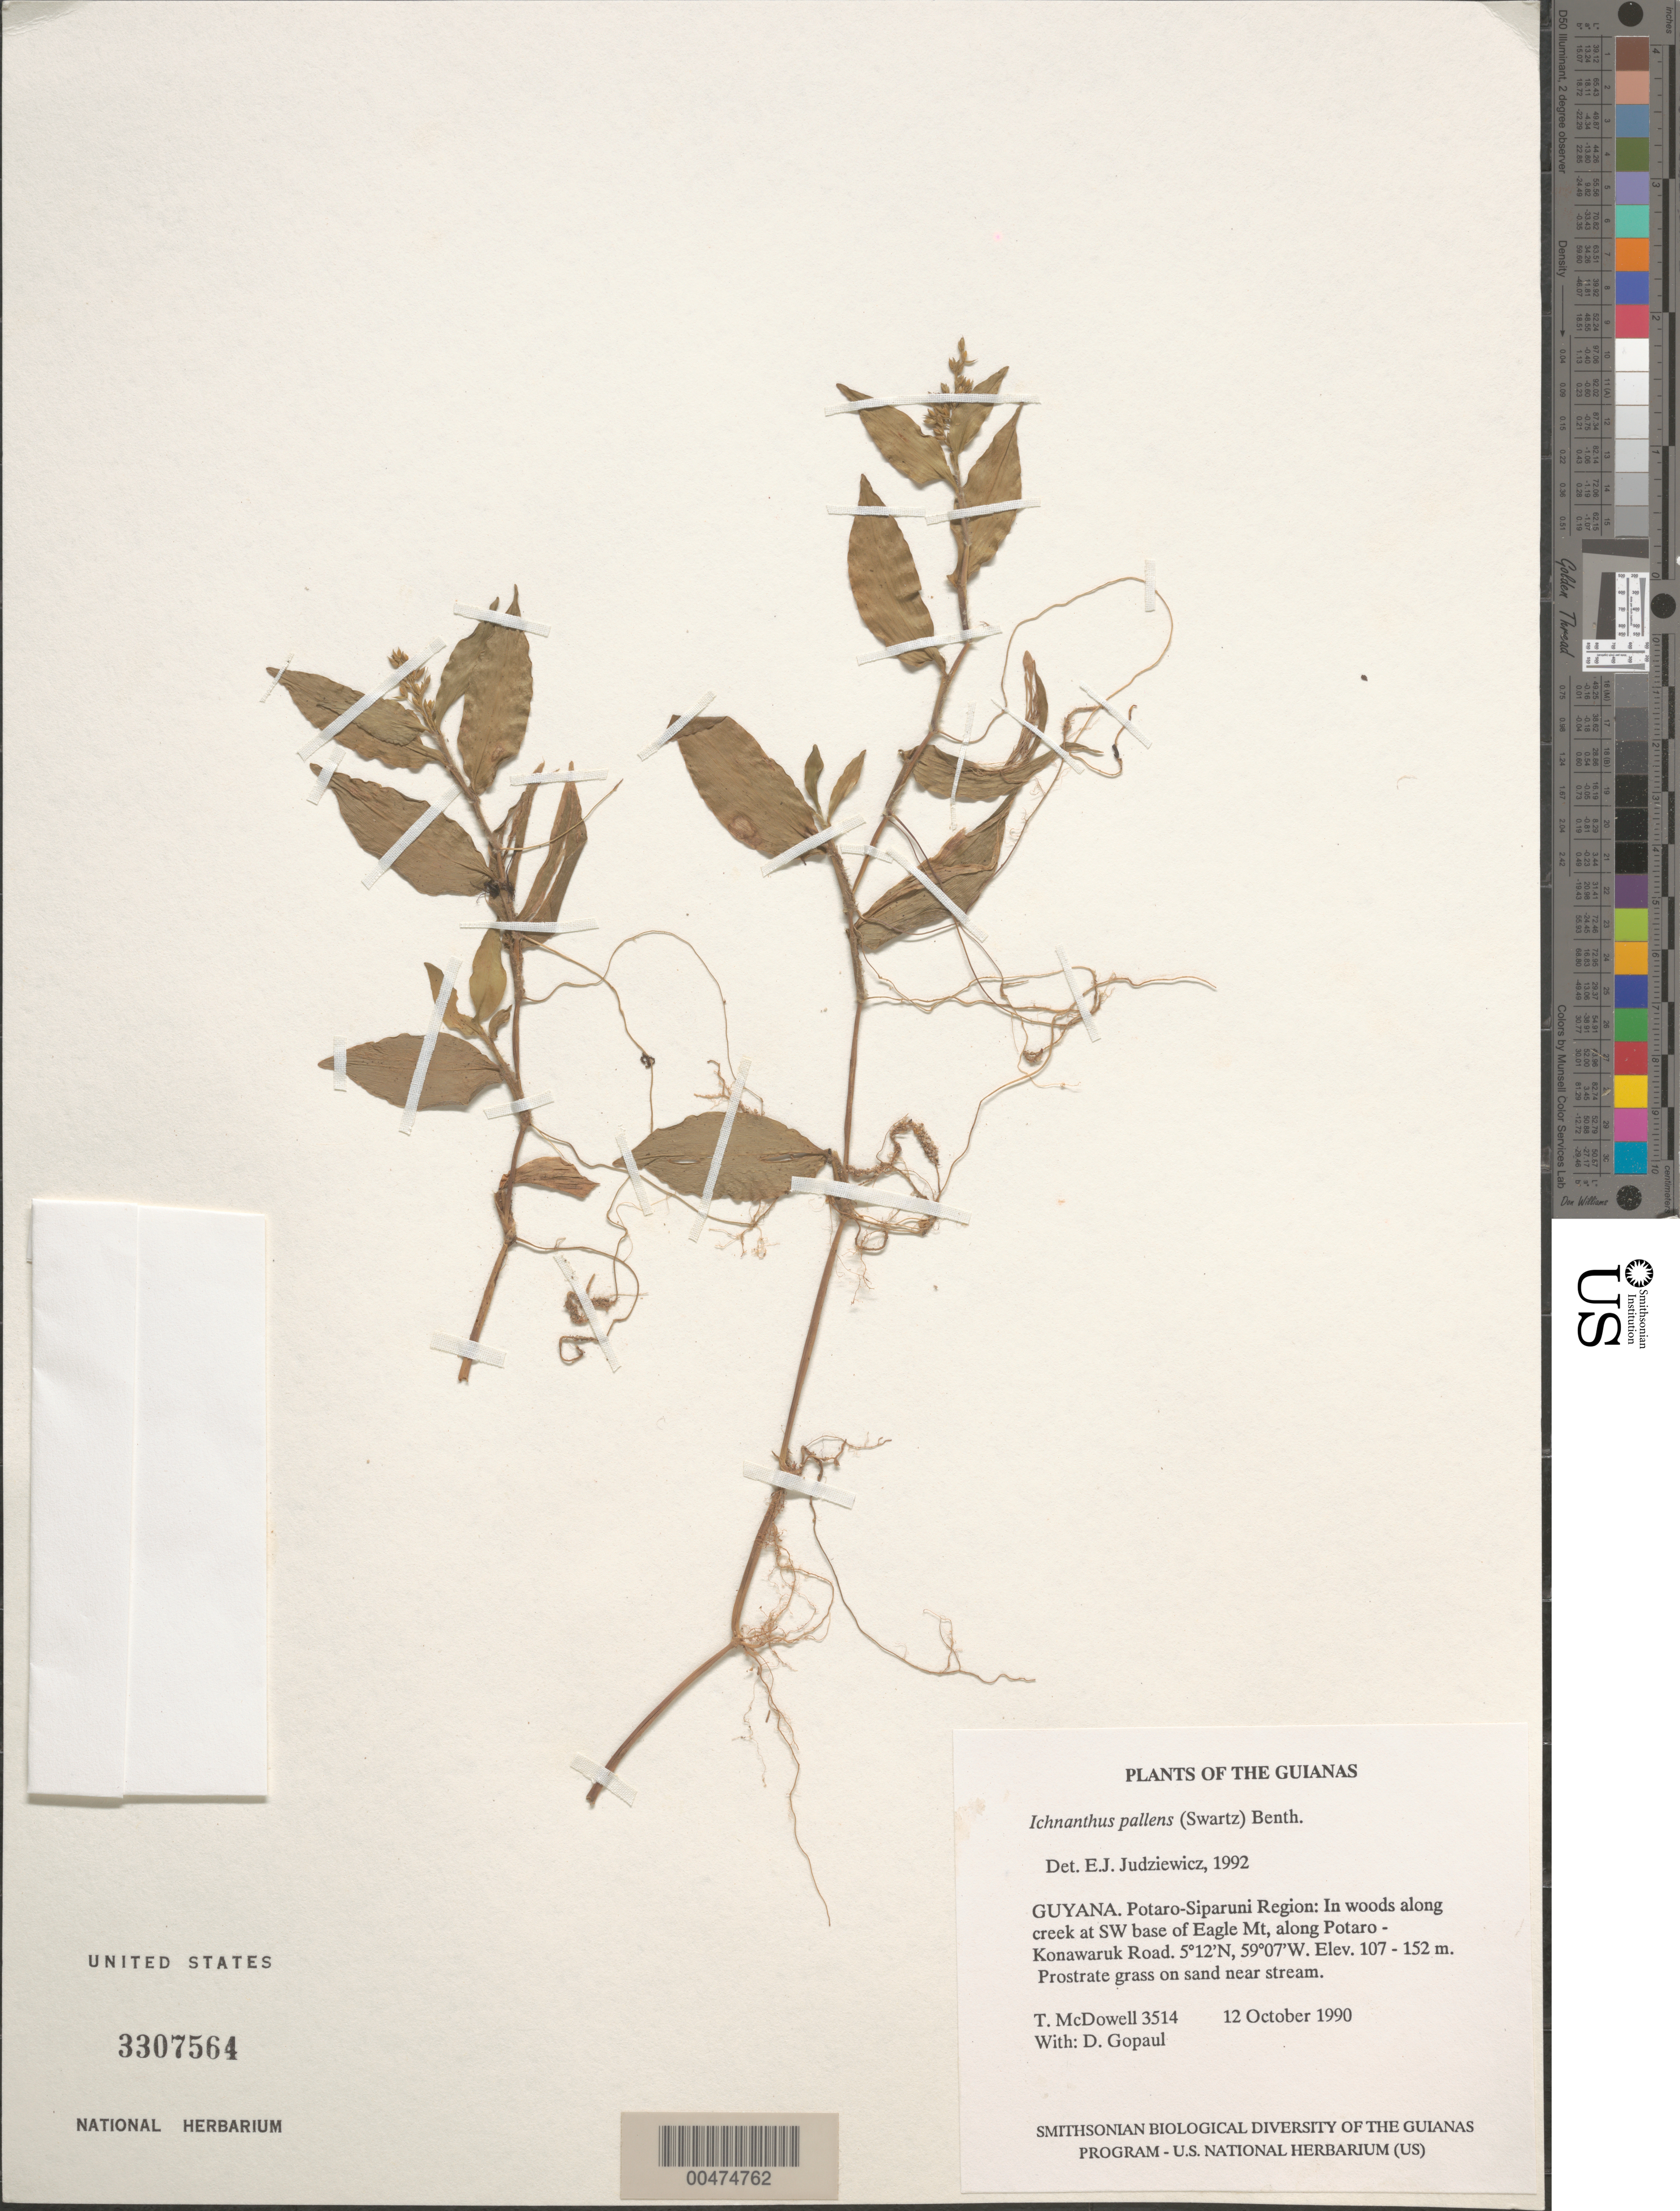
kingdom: Plantae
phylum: Tracheophyta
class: Liliopsida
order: Poales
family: Poaceae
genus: Ichnanthus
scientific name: Ichnanthus pallens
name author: (Sw.) Munro ex Benth.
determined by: Judziewicz, E. J.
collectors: T. McDowell & D. Gopaul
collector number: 3514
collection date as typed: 12 October 1990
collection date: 1990-10-12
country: Guyana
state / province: Potaro-Siparuni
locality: In woods along creek at SW base of Eagle Mt and along Potaro - Konawaruk Road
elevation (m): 107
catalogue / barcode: US 3307564